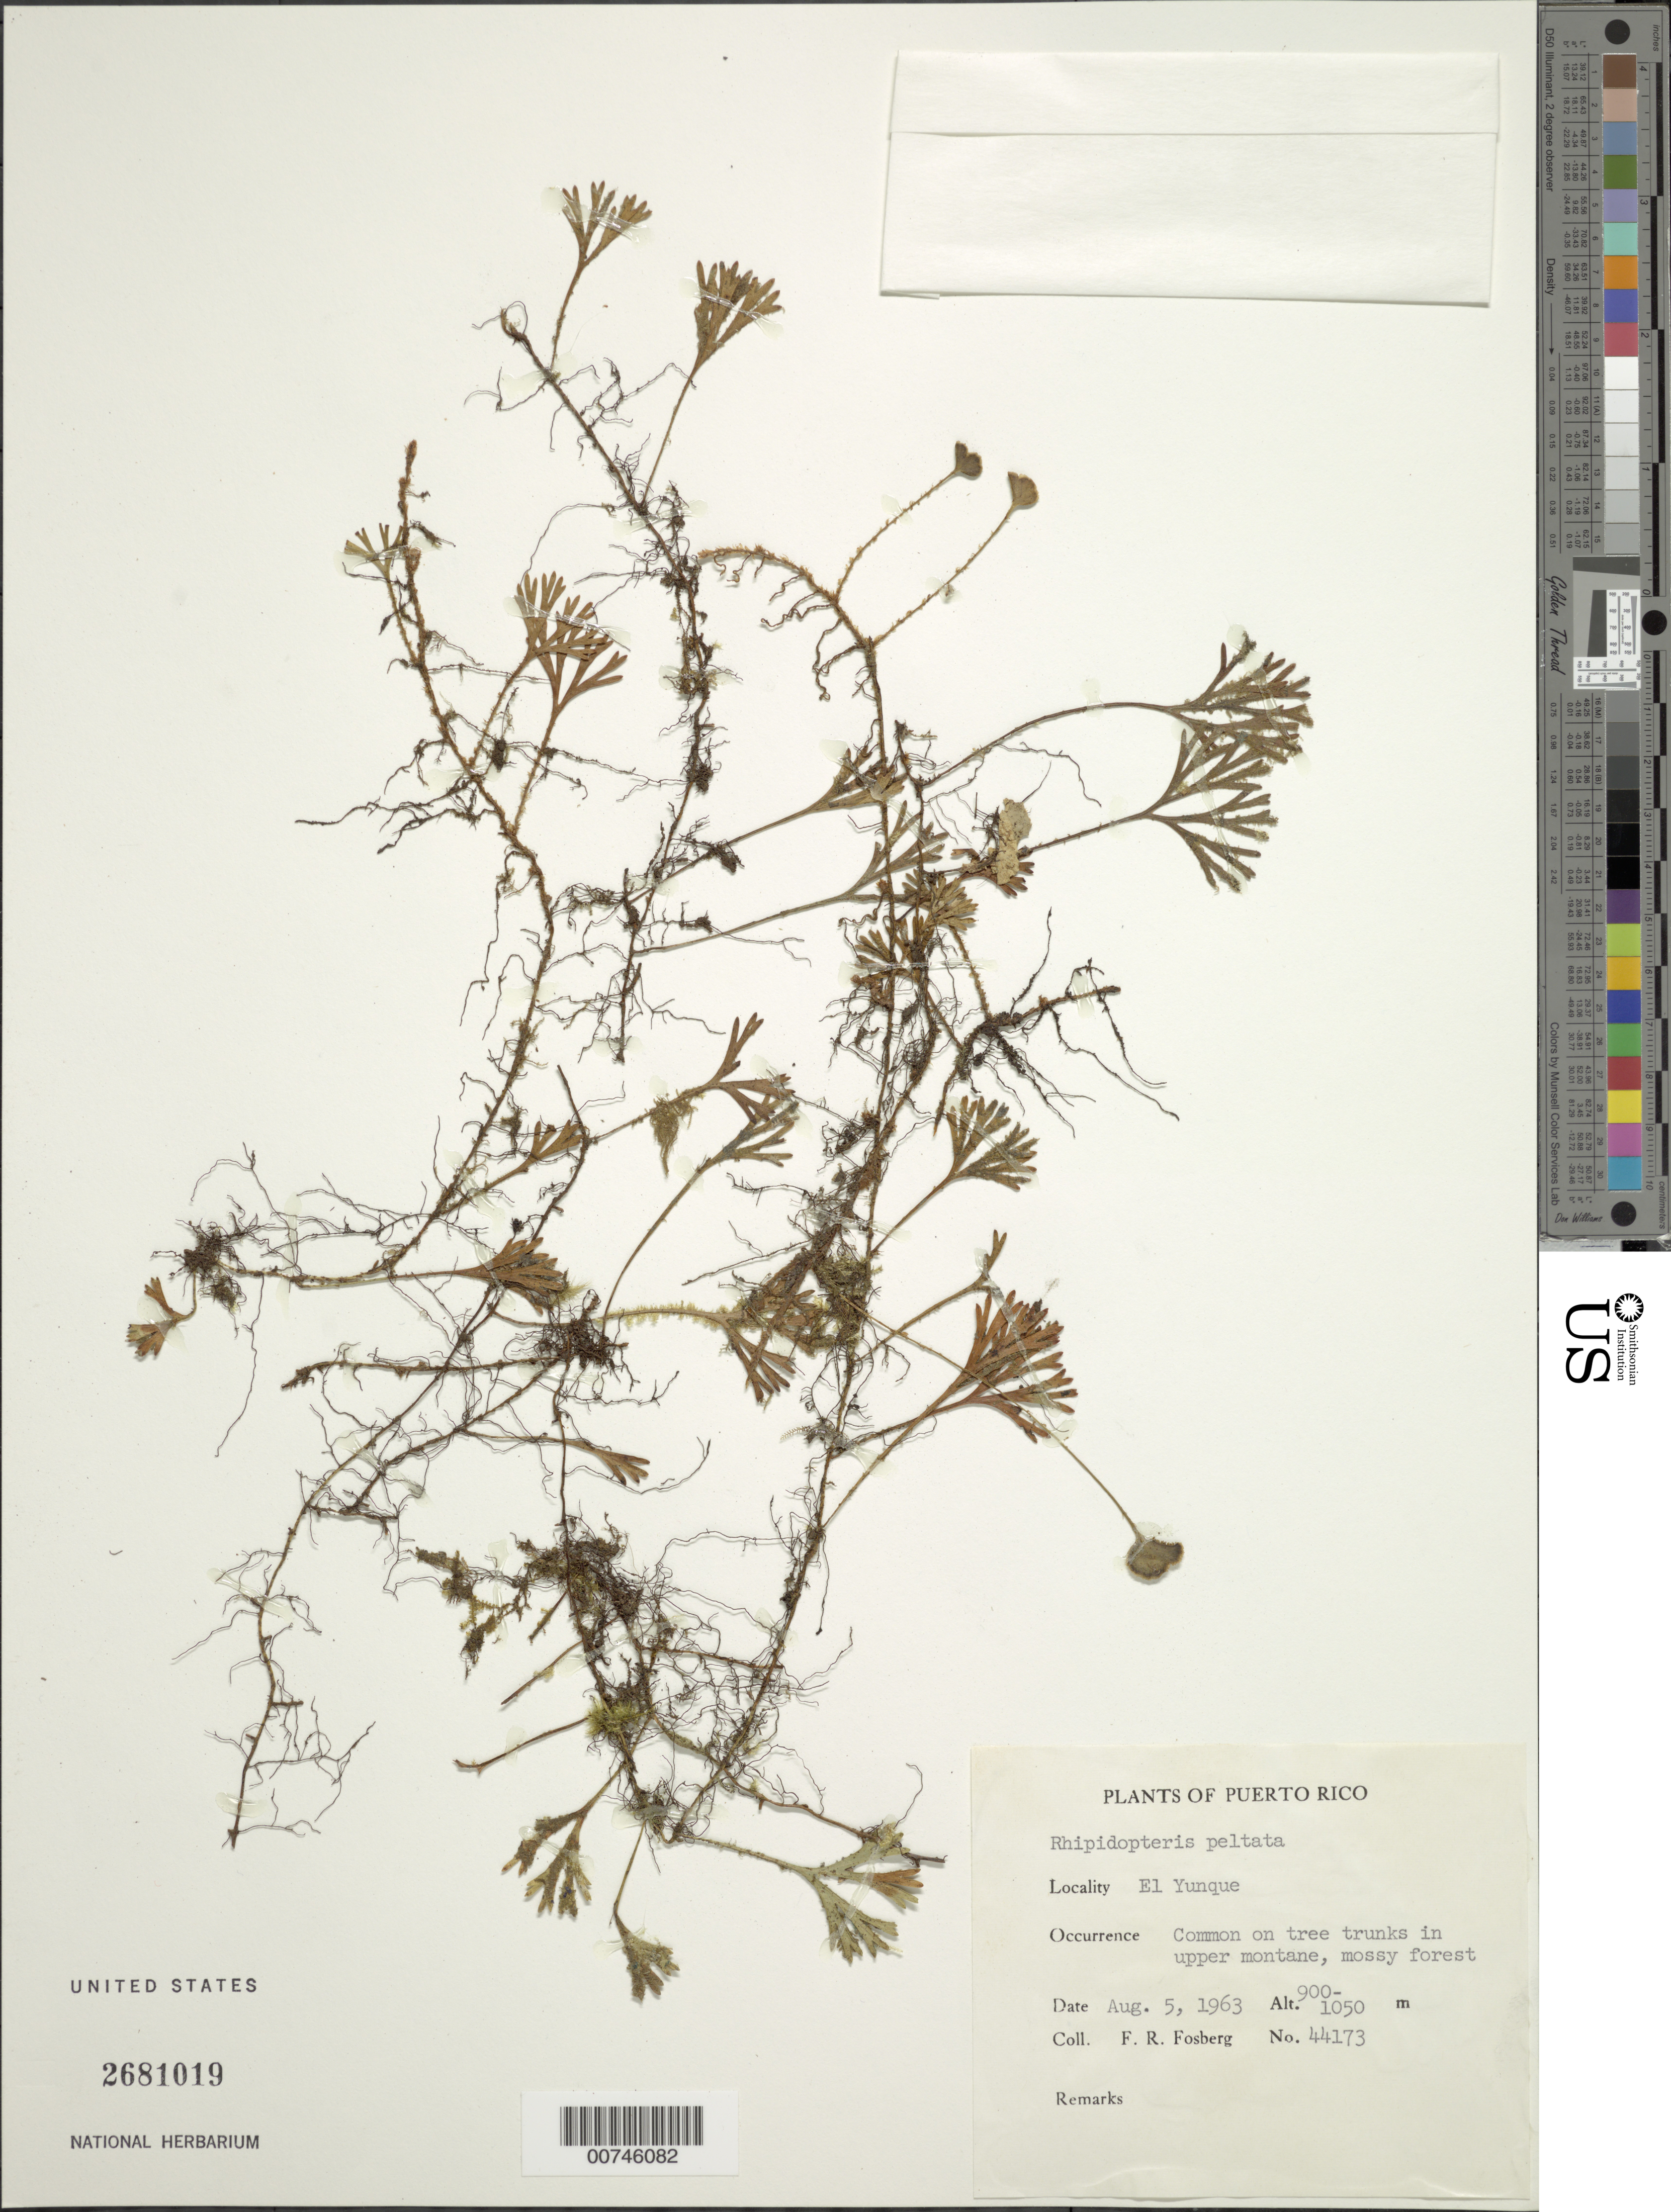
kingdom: Plantae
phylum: Tracheophyta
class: Polypodiopsida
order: Polypodiales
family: Dryopteridaceae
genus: Elaphoglossum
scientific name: Elaphoglossum peltatum f. peltatum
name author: (Sw.) Urb.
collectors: F. R. Fosberg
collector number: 44173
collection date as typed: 05 Aug 1963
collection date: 1963-08-05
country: Puerto Rico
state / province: Río Grande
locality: El Yunque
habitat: Common on tree trunks in upper montane, mossy forest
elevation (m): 900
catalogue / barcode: US 2681019